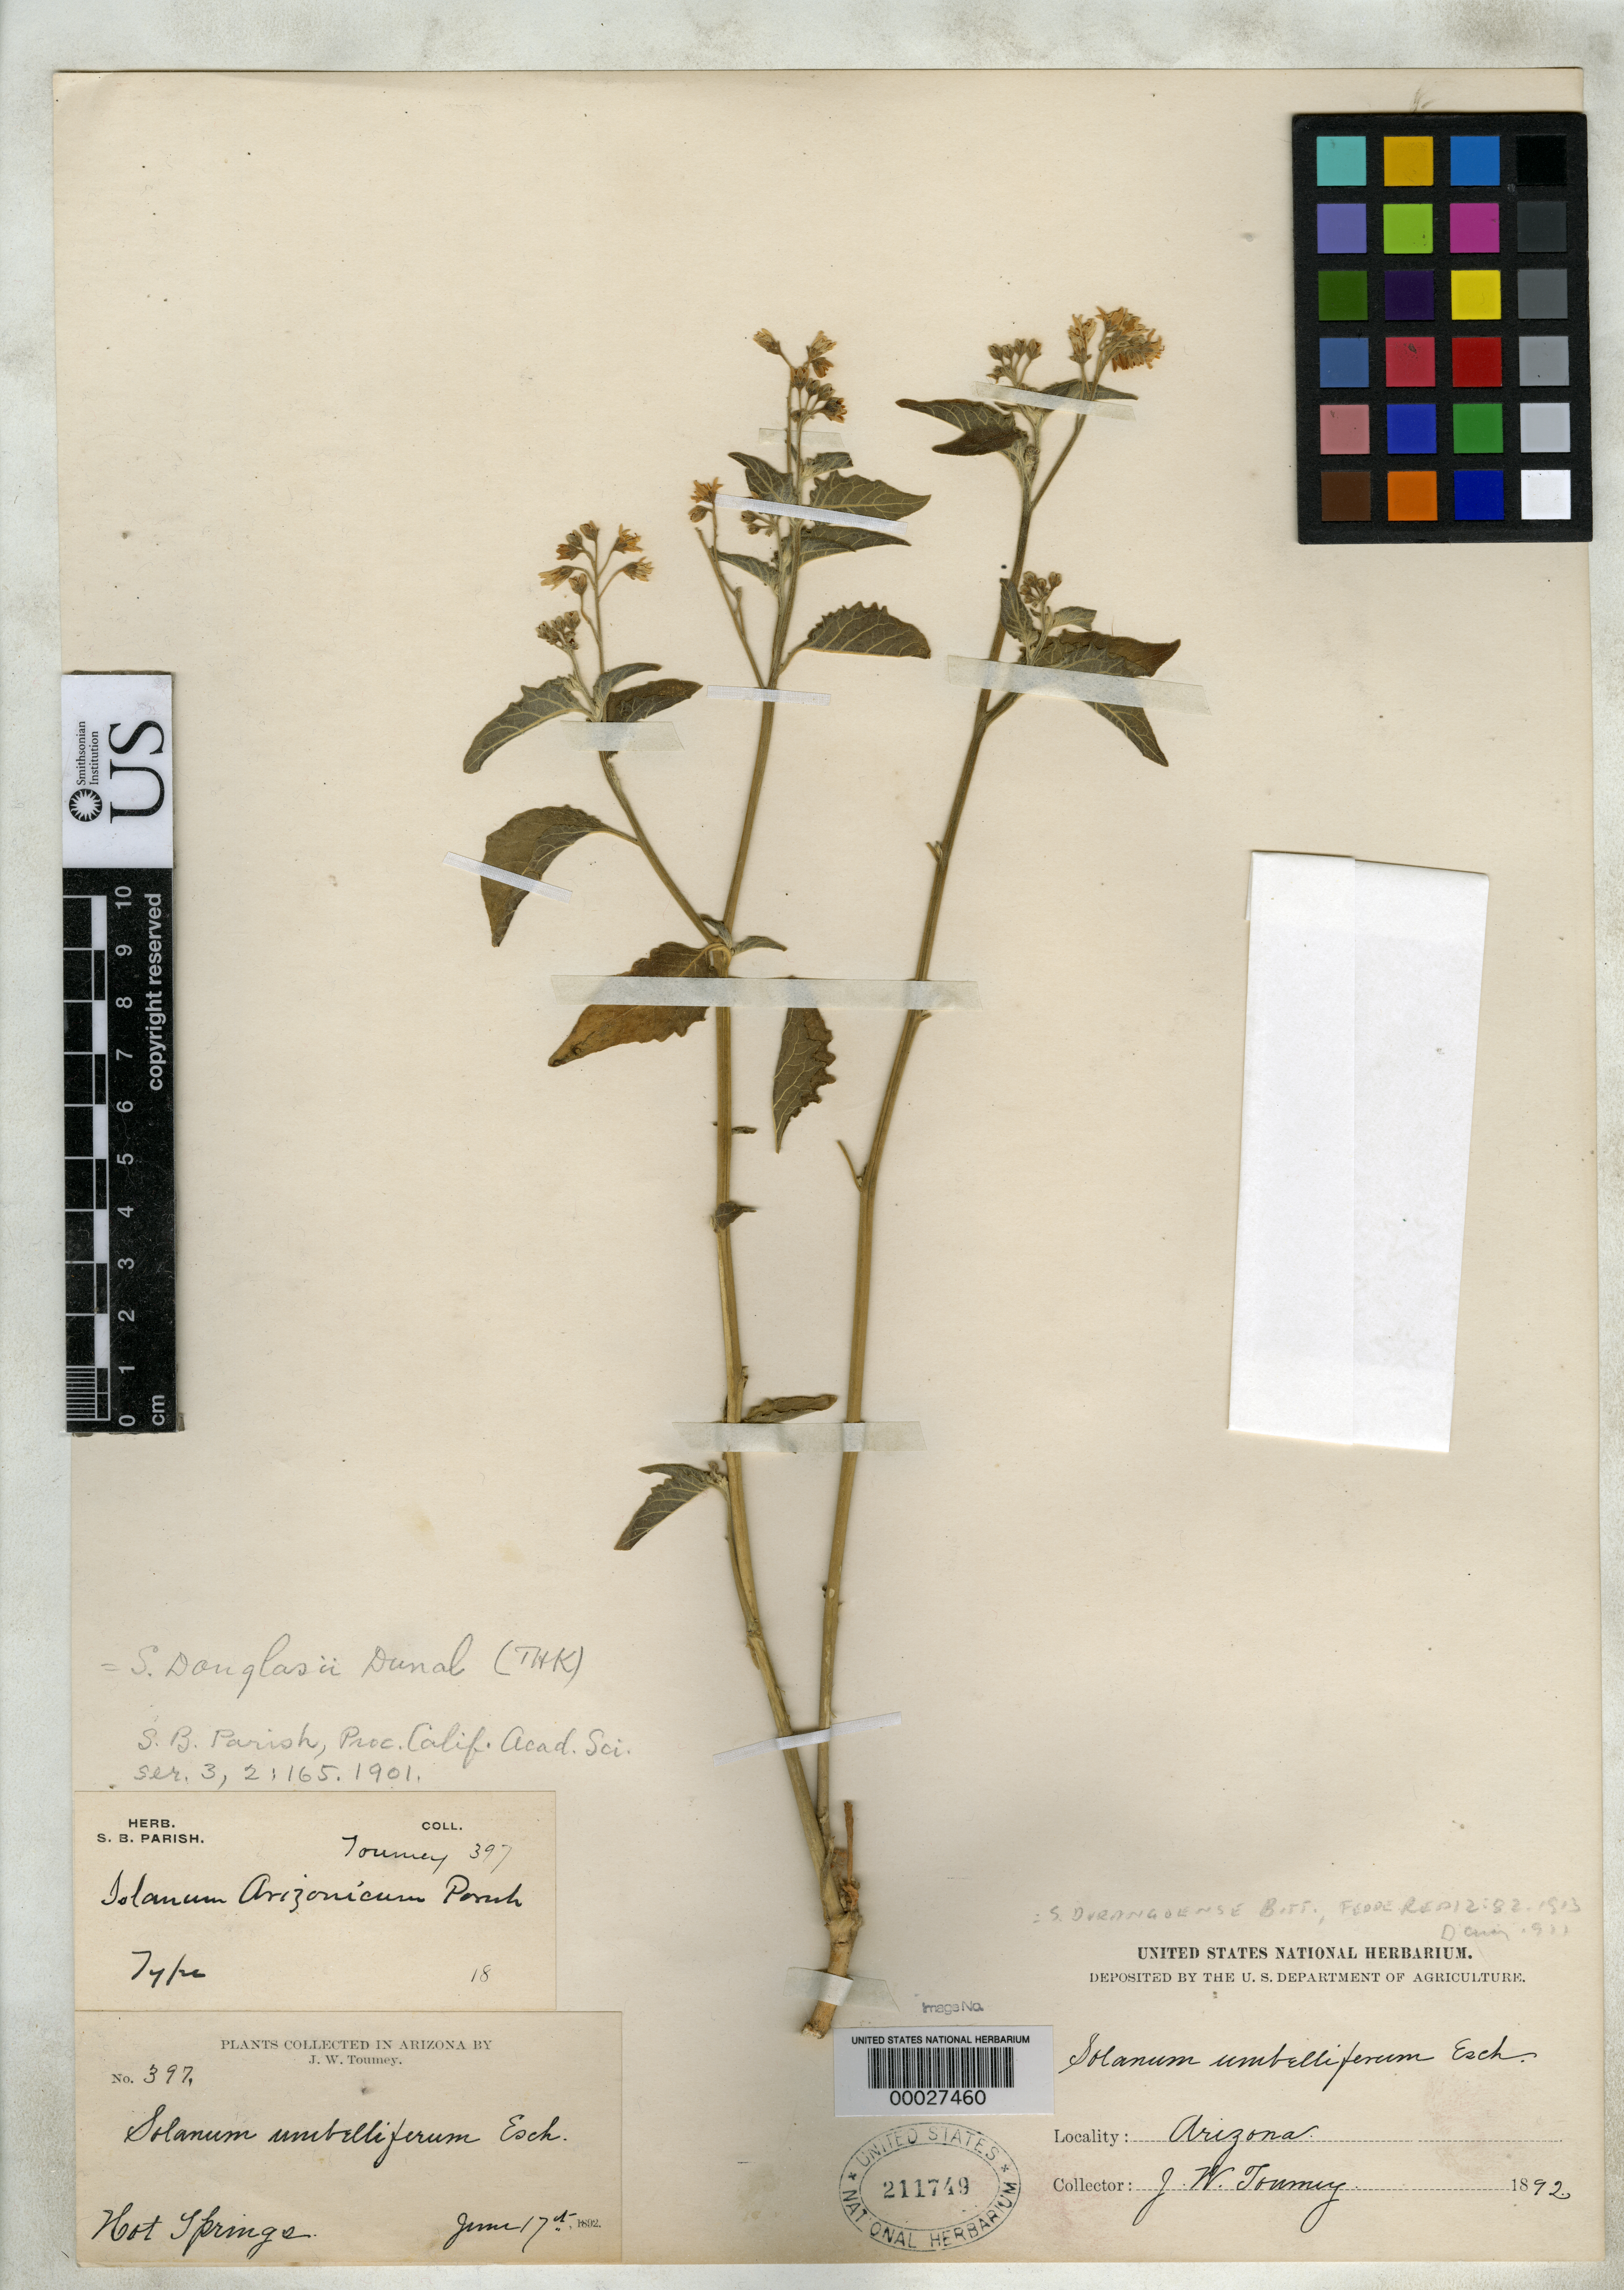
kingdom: Plantae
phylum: Tracheophyta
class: Magnoliopsida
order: Solanales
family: Solanaceae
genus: Solanum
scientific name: Solanum arizonicum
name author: Parish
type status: Type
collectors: J. W. Toumey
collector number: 397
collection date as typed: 17 Jun 1892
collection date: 1892-06-17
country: United States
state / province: Arizona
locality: Hot Springs.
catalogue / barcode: US 211749